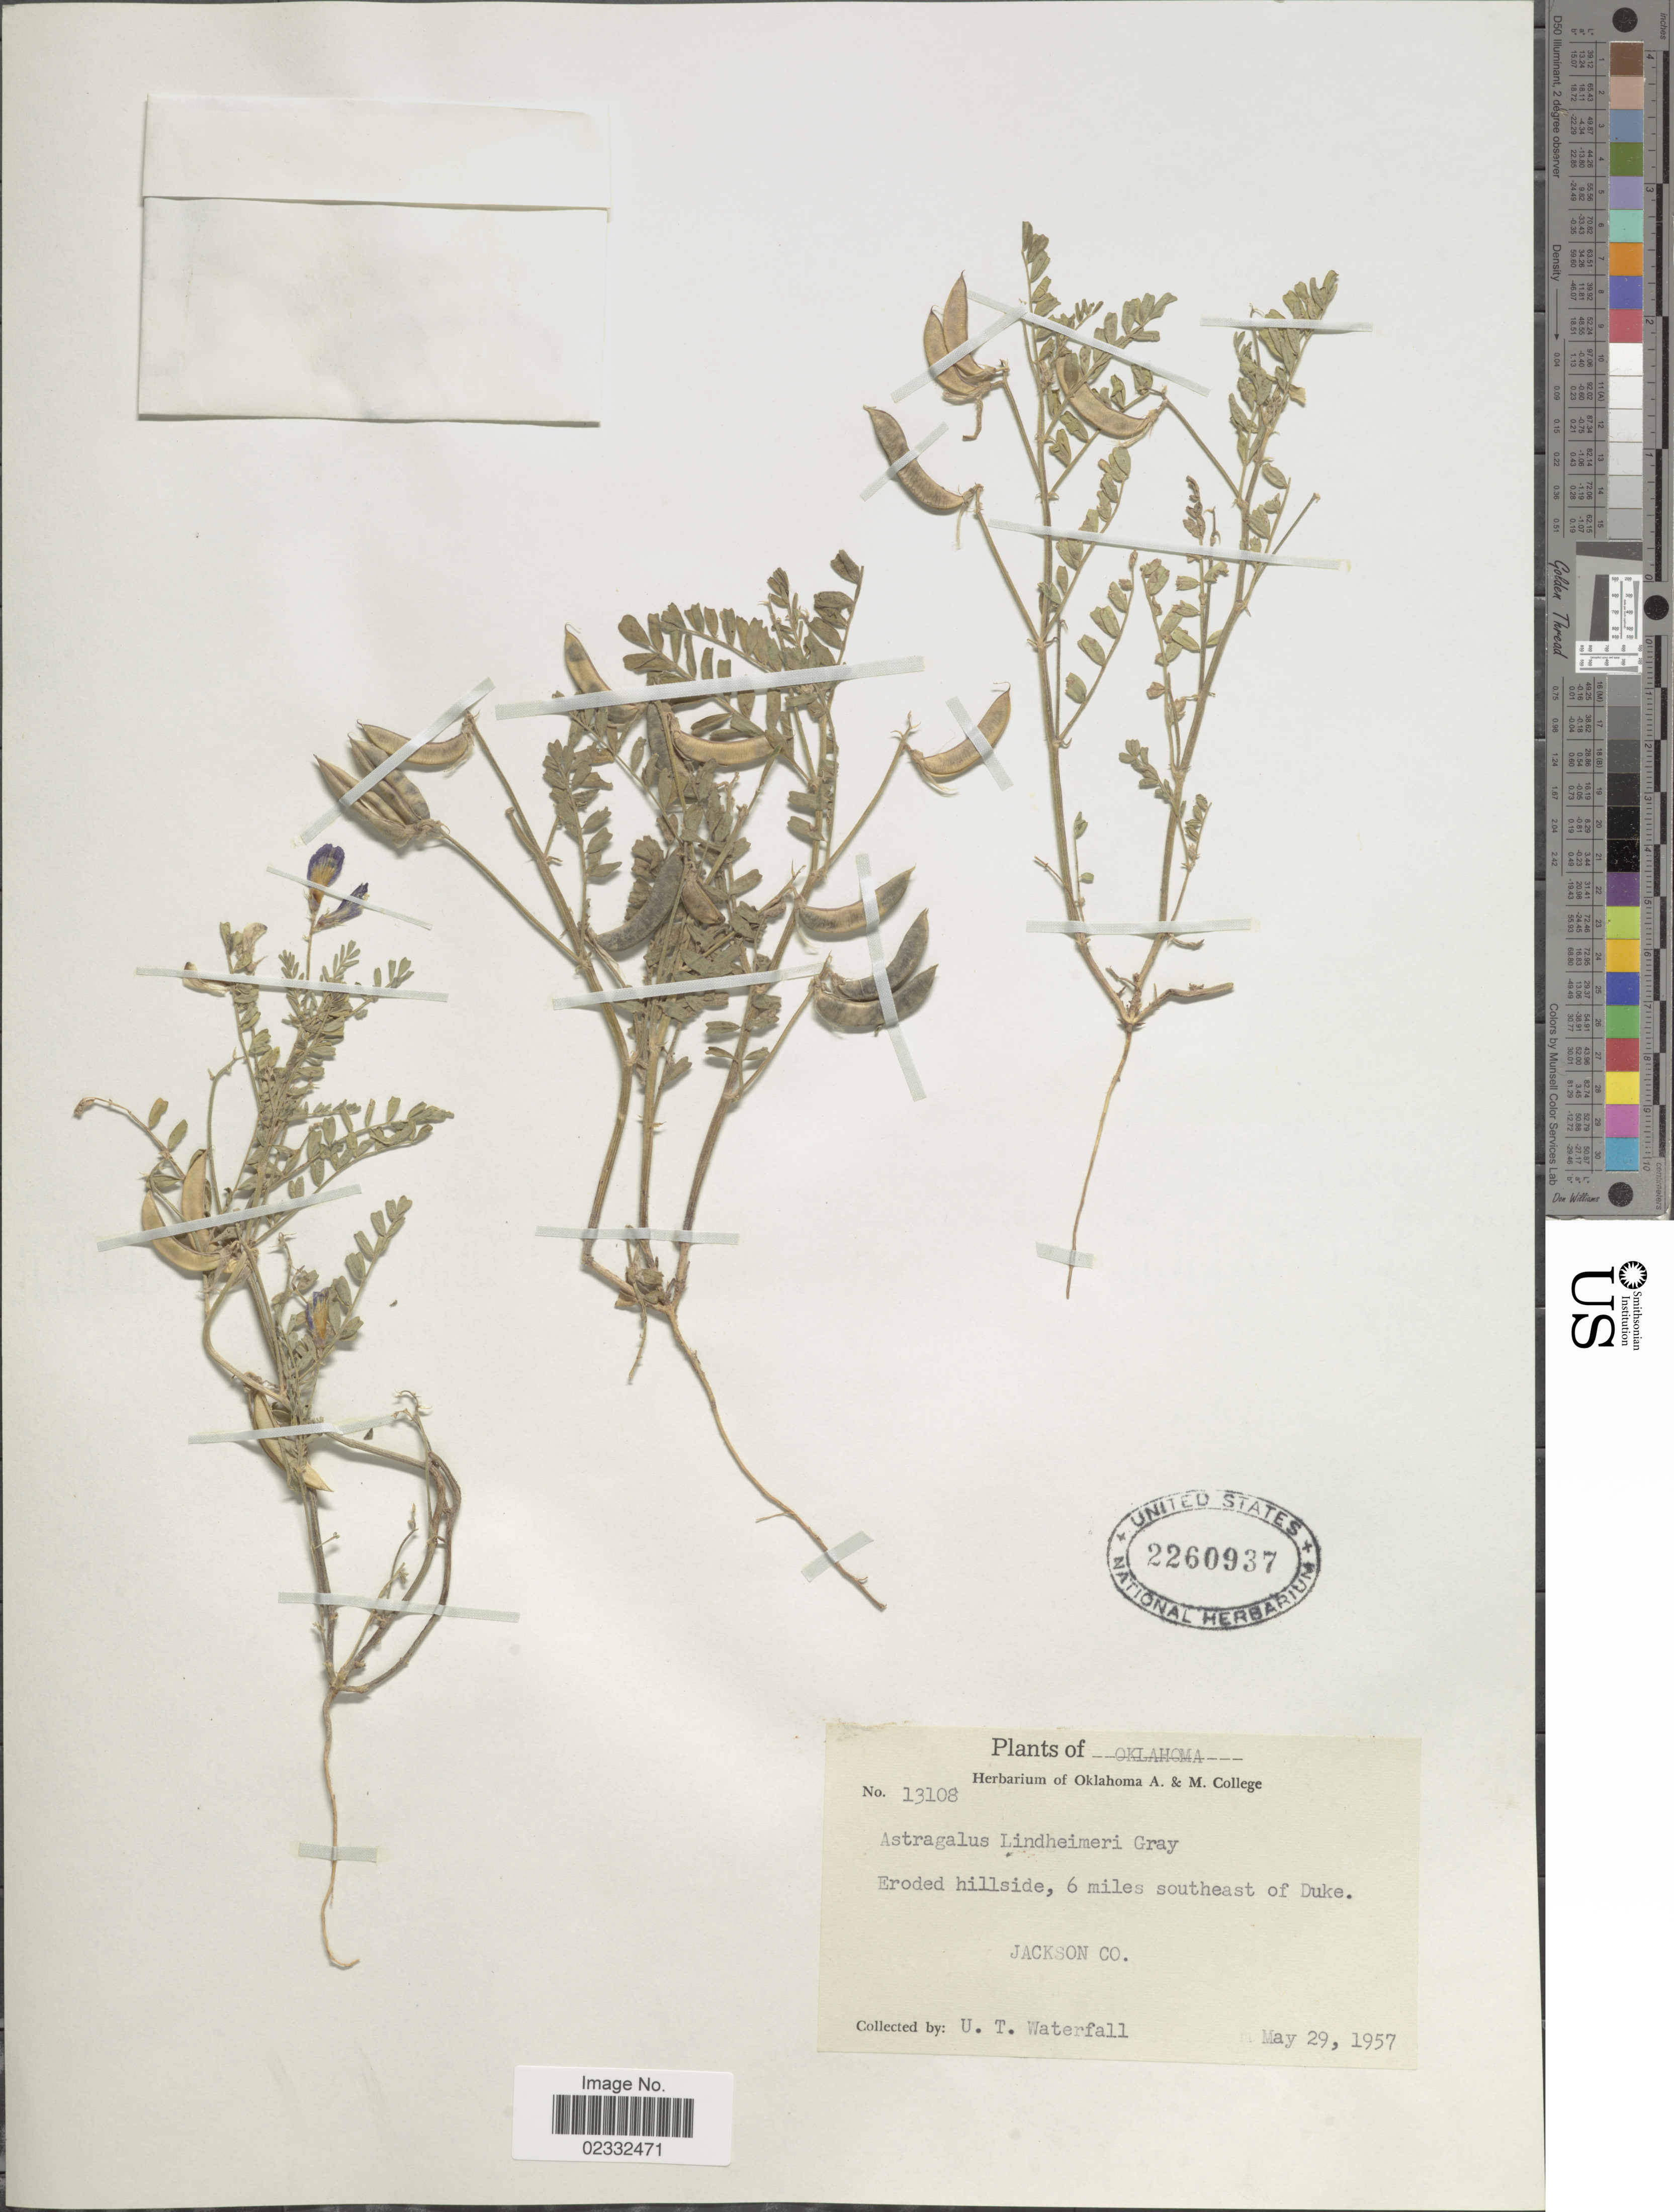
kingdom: Plantae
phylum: Tracheophyta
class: Magnoliopsida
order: Fabales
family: Fabaceae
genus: Astragalus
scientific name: Astragalus lindheimeri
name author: Engelm. ex A. Gray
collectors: U. T. Waterfall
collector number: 13108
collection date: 1957-05-29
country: United States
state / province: Oklahoma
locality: Eroded hillside, 6 miles southeast of Duke. Jackson Co.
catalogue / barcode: US 2260937